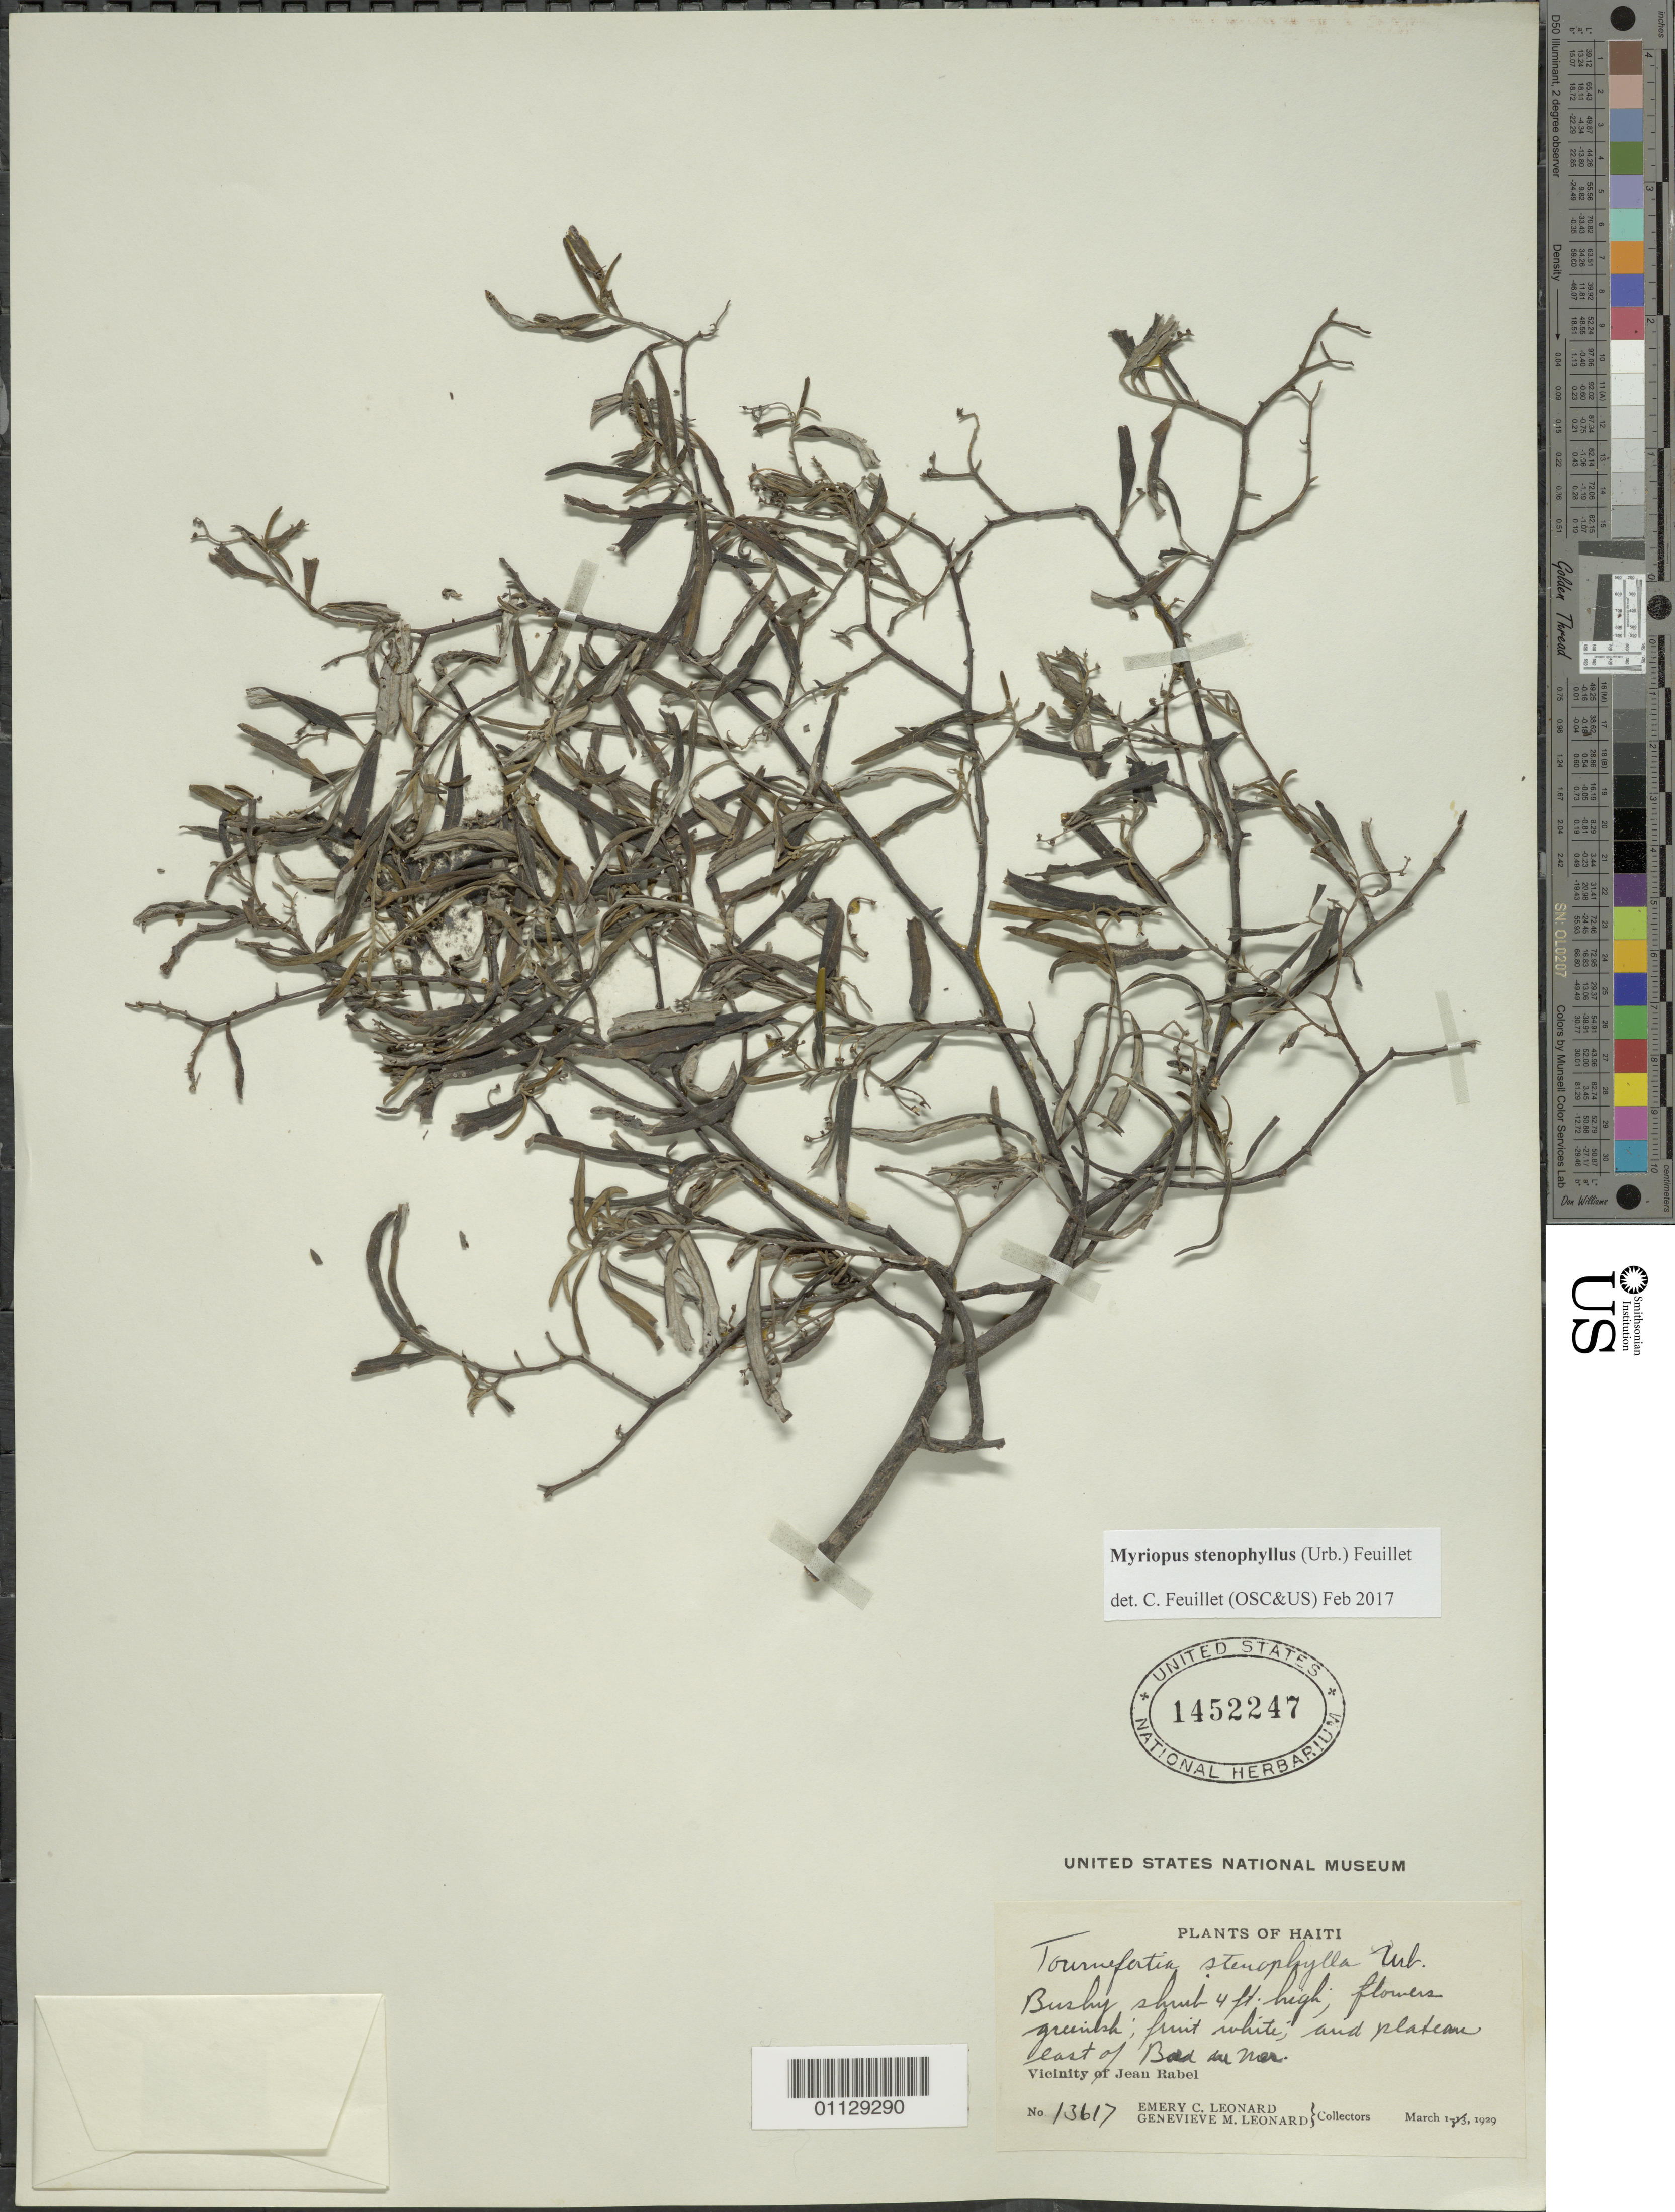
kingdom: Plantae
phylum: Tracheophyta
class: Magnoliopsida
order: Boraginales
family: Heliotropiaceae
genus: Myriopus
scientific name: Myriopus stenophyllus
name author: (Urb.) Feuillet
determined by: Feuillet, C.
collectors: E. C. Leonard & G. M. Leonard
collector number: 13617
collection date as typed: Mar 1929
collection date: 1929-03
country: Haiti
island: Hispaniola I.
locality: Jean Rabel vicinity. East of Bord de Mer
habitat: Arid plateau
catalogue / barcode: US 1452247